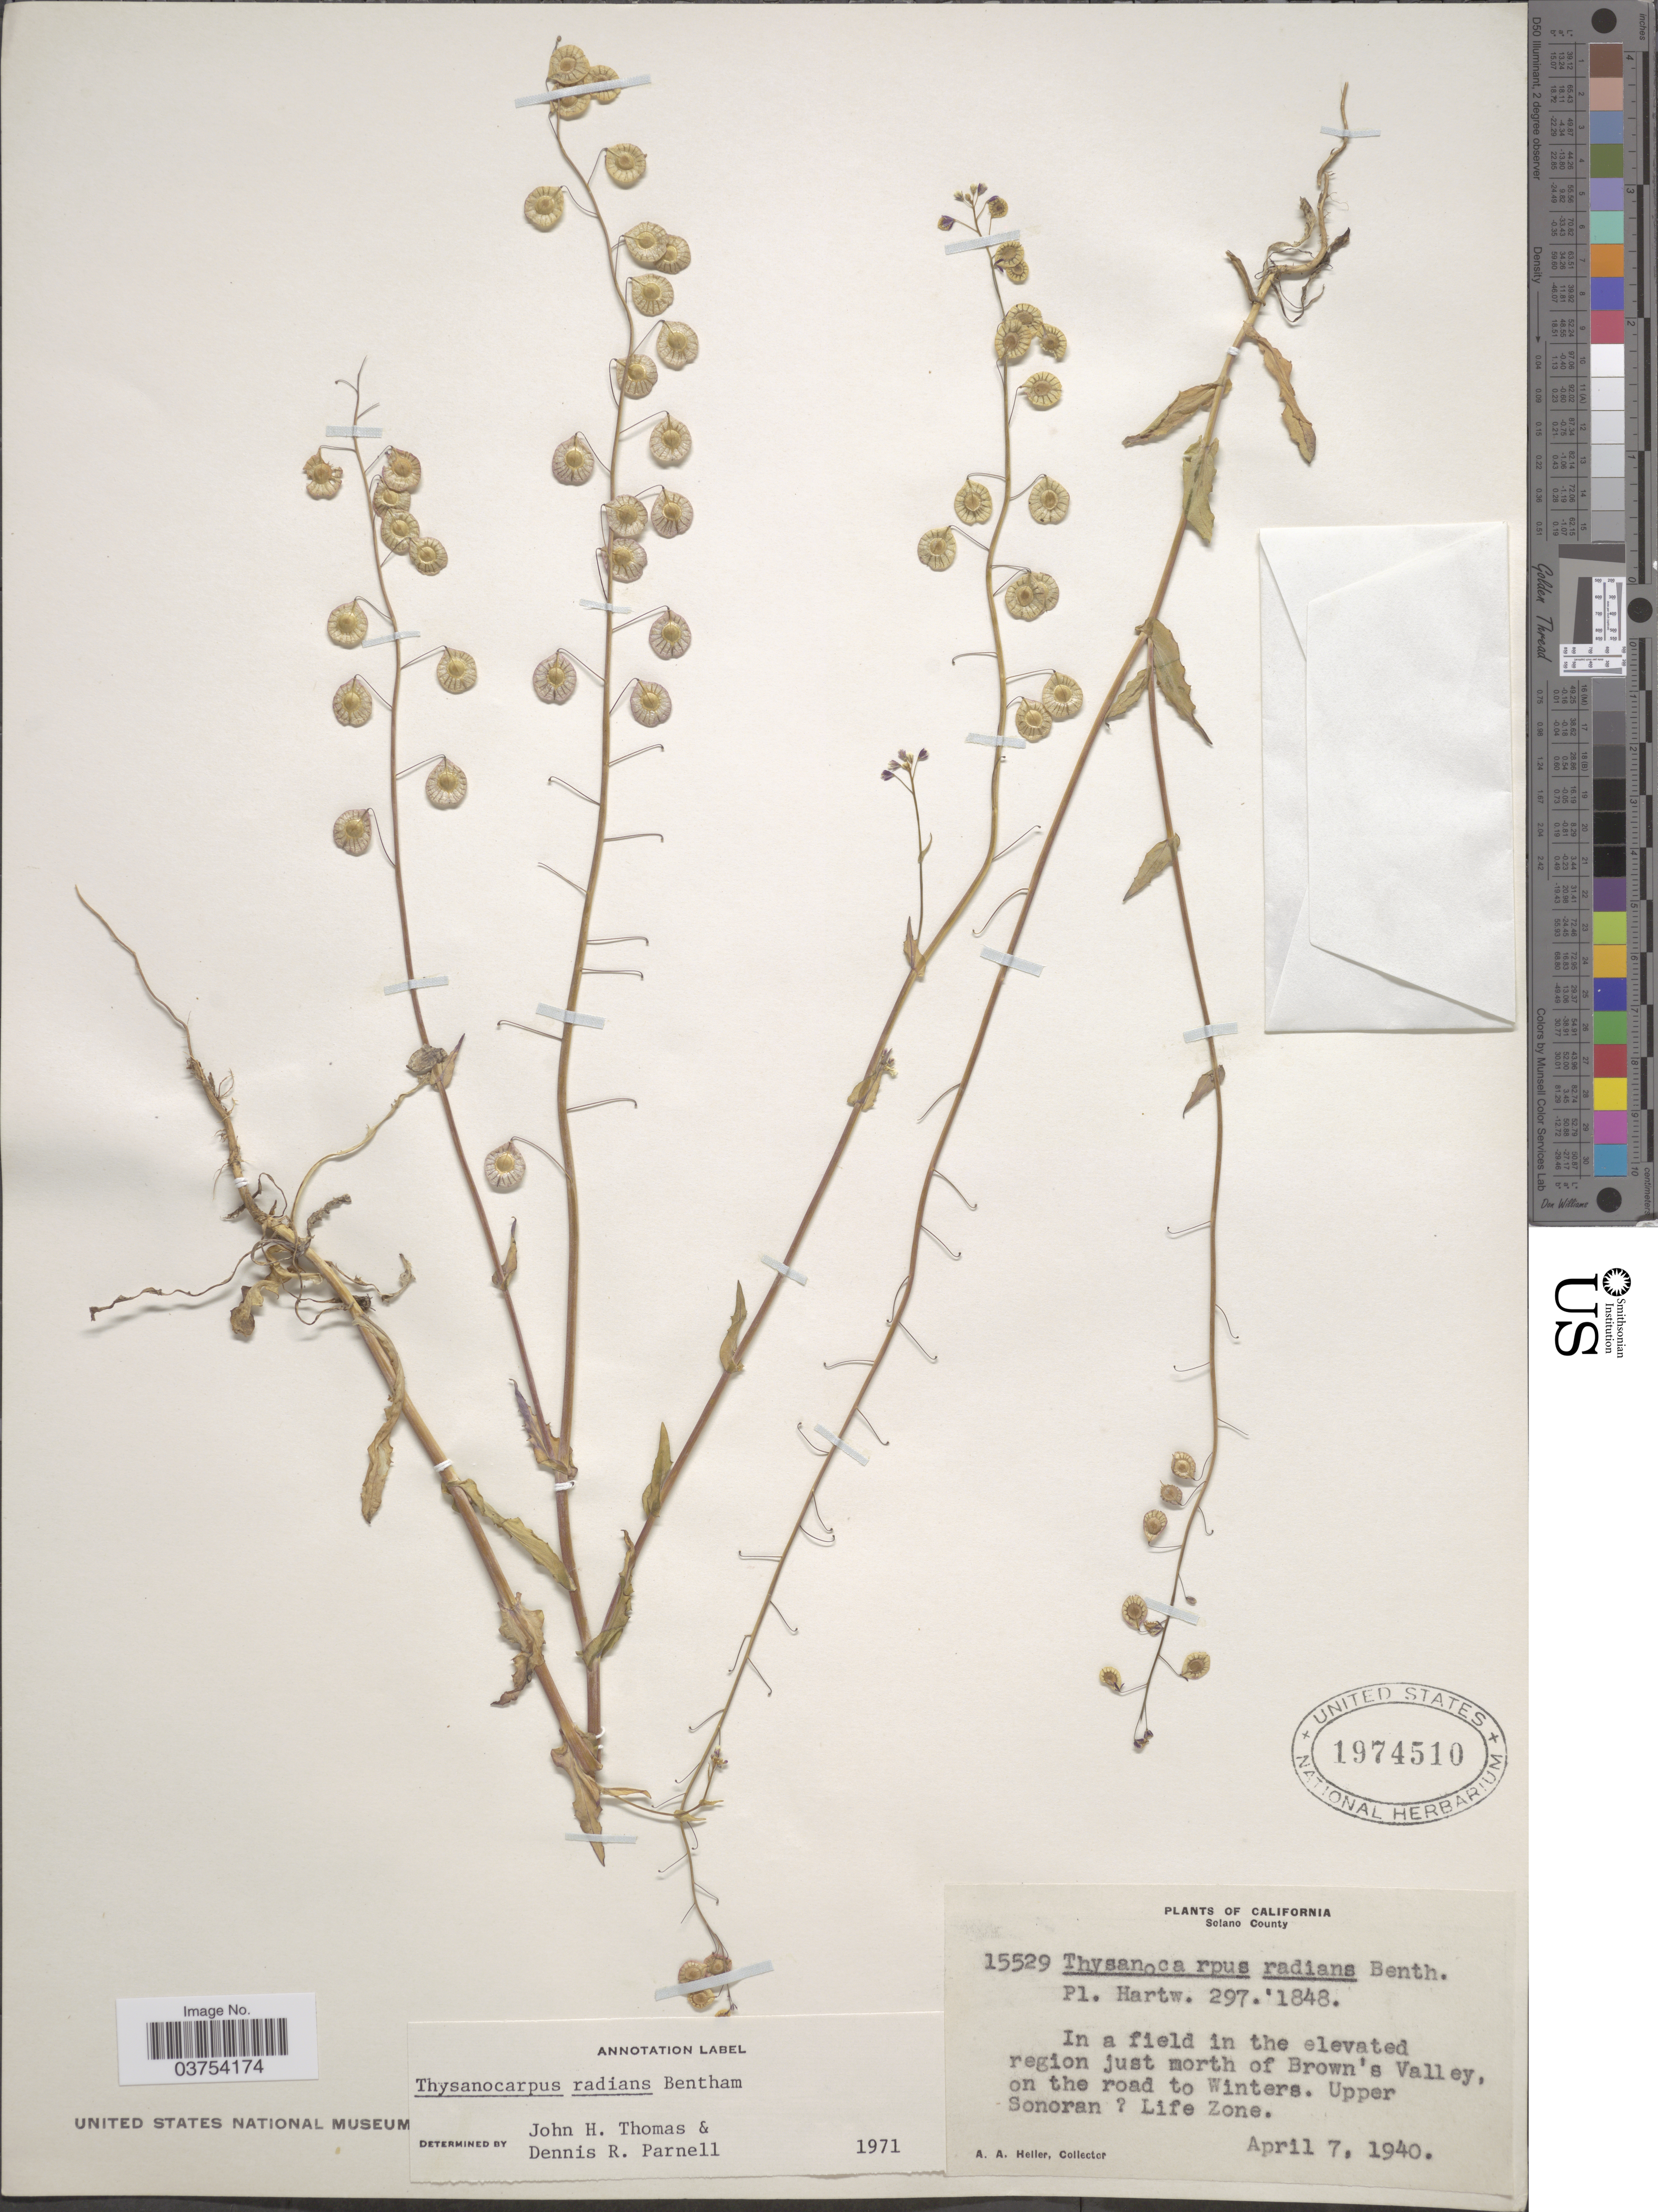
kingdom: Plantae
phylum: Tracheophyta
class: Magnoliopsida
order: Brassicales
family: Brassicaceae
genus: Thysanocarpus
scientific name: Thysanocarpus radians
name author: Benth.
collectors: A. A. Heller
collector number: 15529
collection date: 1940-04-07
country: United States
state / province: California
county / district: Solano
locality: Solano County. In a field in the elevated region just north of Brown's Valley, on the road to Winters. Upper Sonoran [unsure placement] Life Zone.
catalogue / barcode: US 1974510